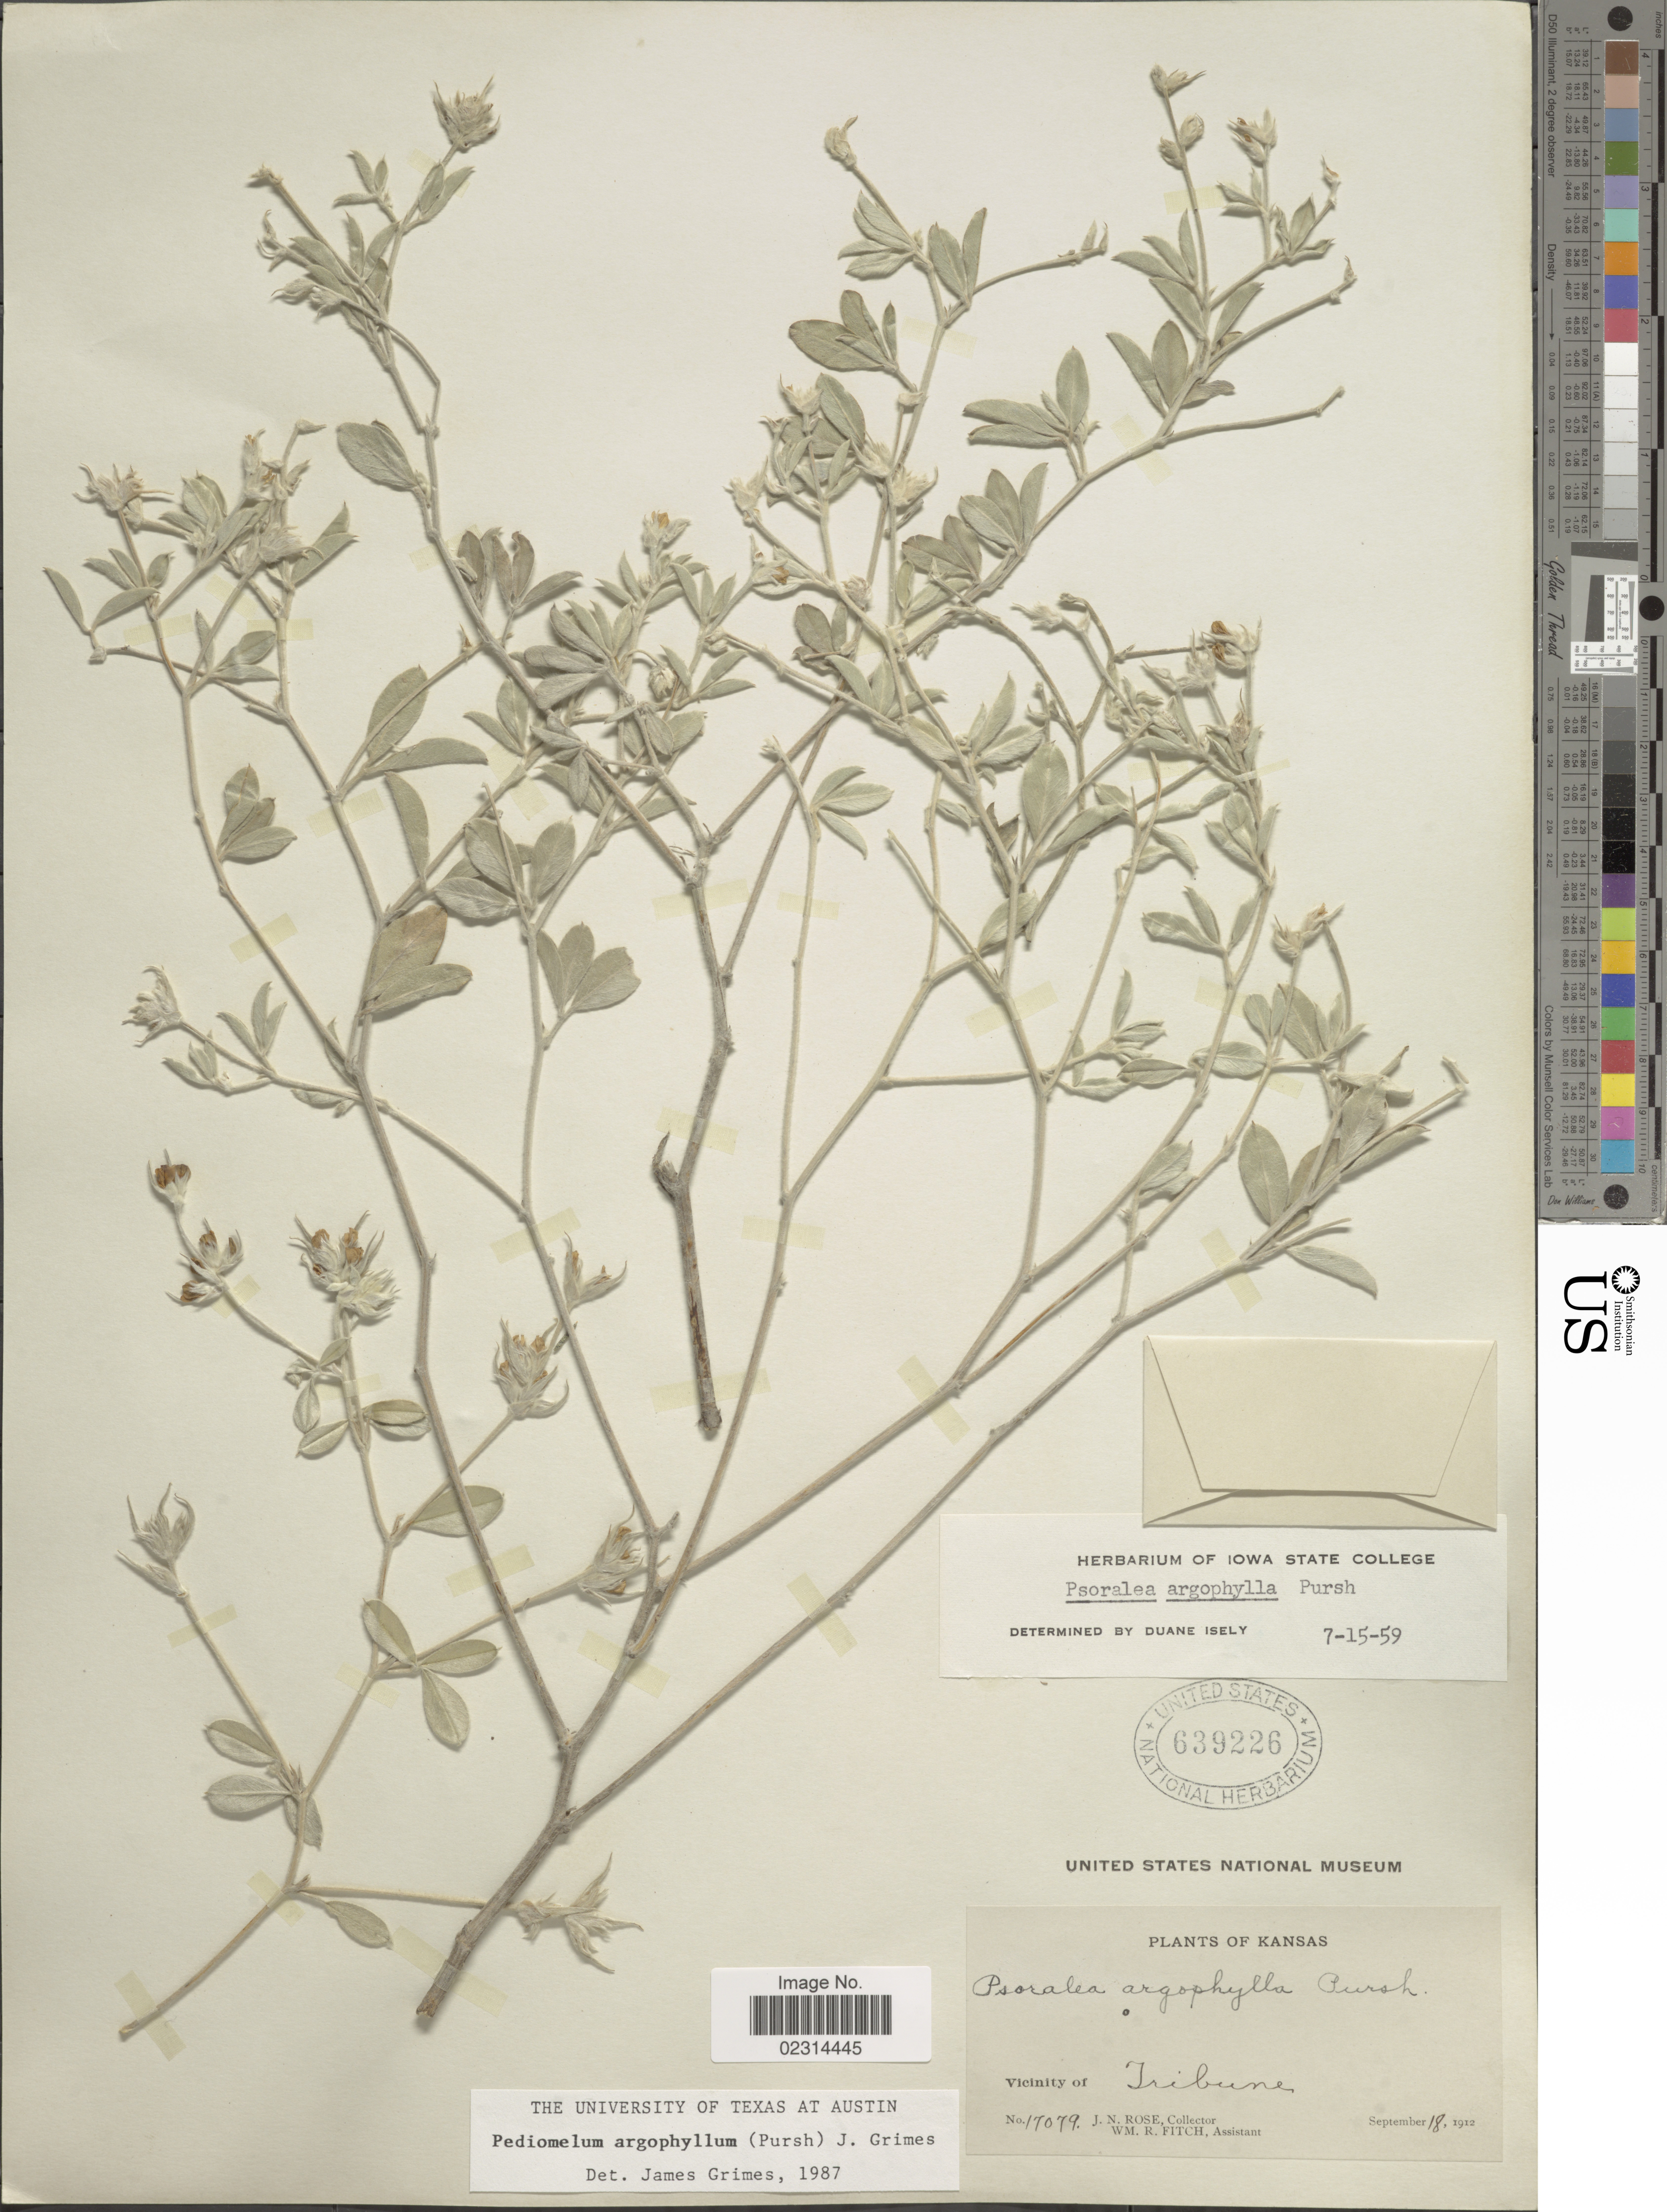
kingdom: Plantae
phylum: Tracheophyta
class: Magnoliopsida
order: Fabales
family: Fabaceae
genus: Pediomelum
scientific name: Pediomelum argophyllum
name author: (Pursh) J.W. Grimes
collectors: J. N. Rose & W. R. Fitch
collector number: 17079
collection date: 1912-09-18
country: United States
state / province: Kansas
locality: Vicinity of Tribune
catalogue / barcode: US 639226